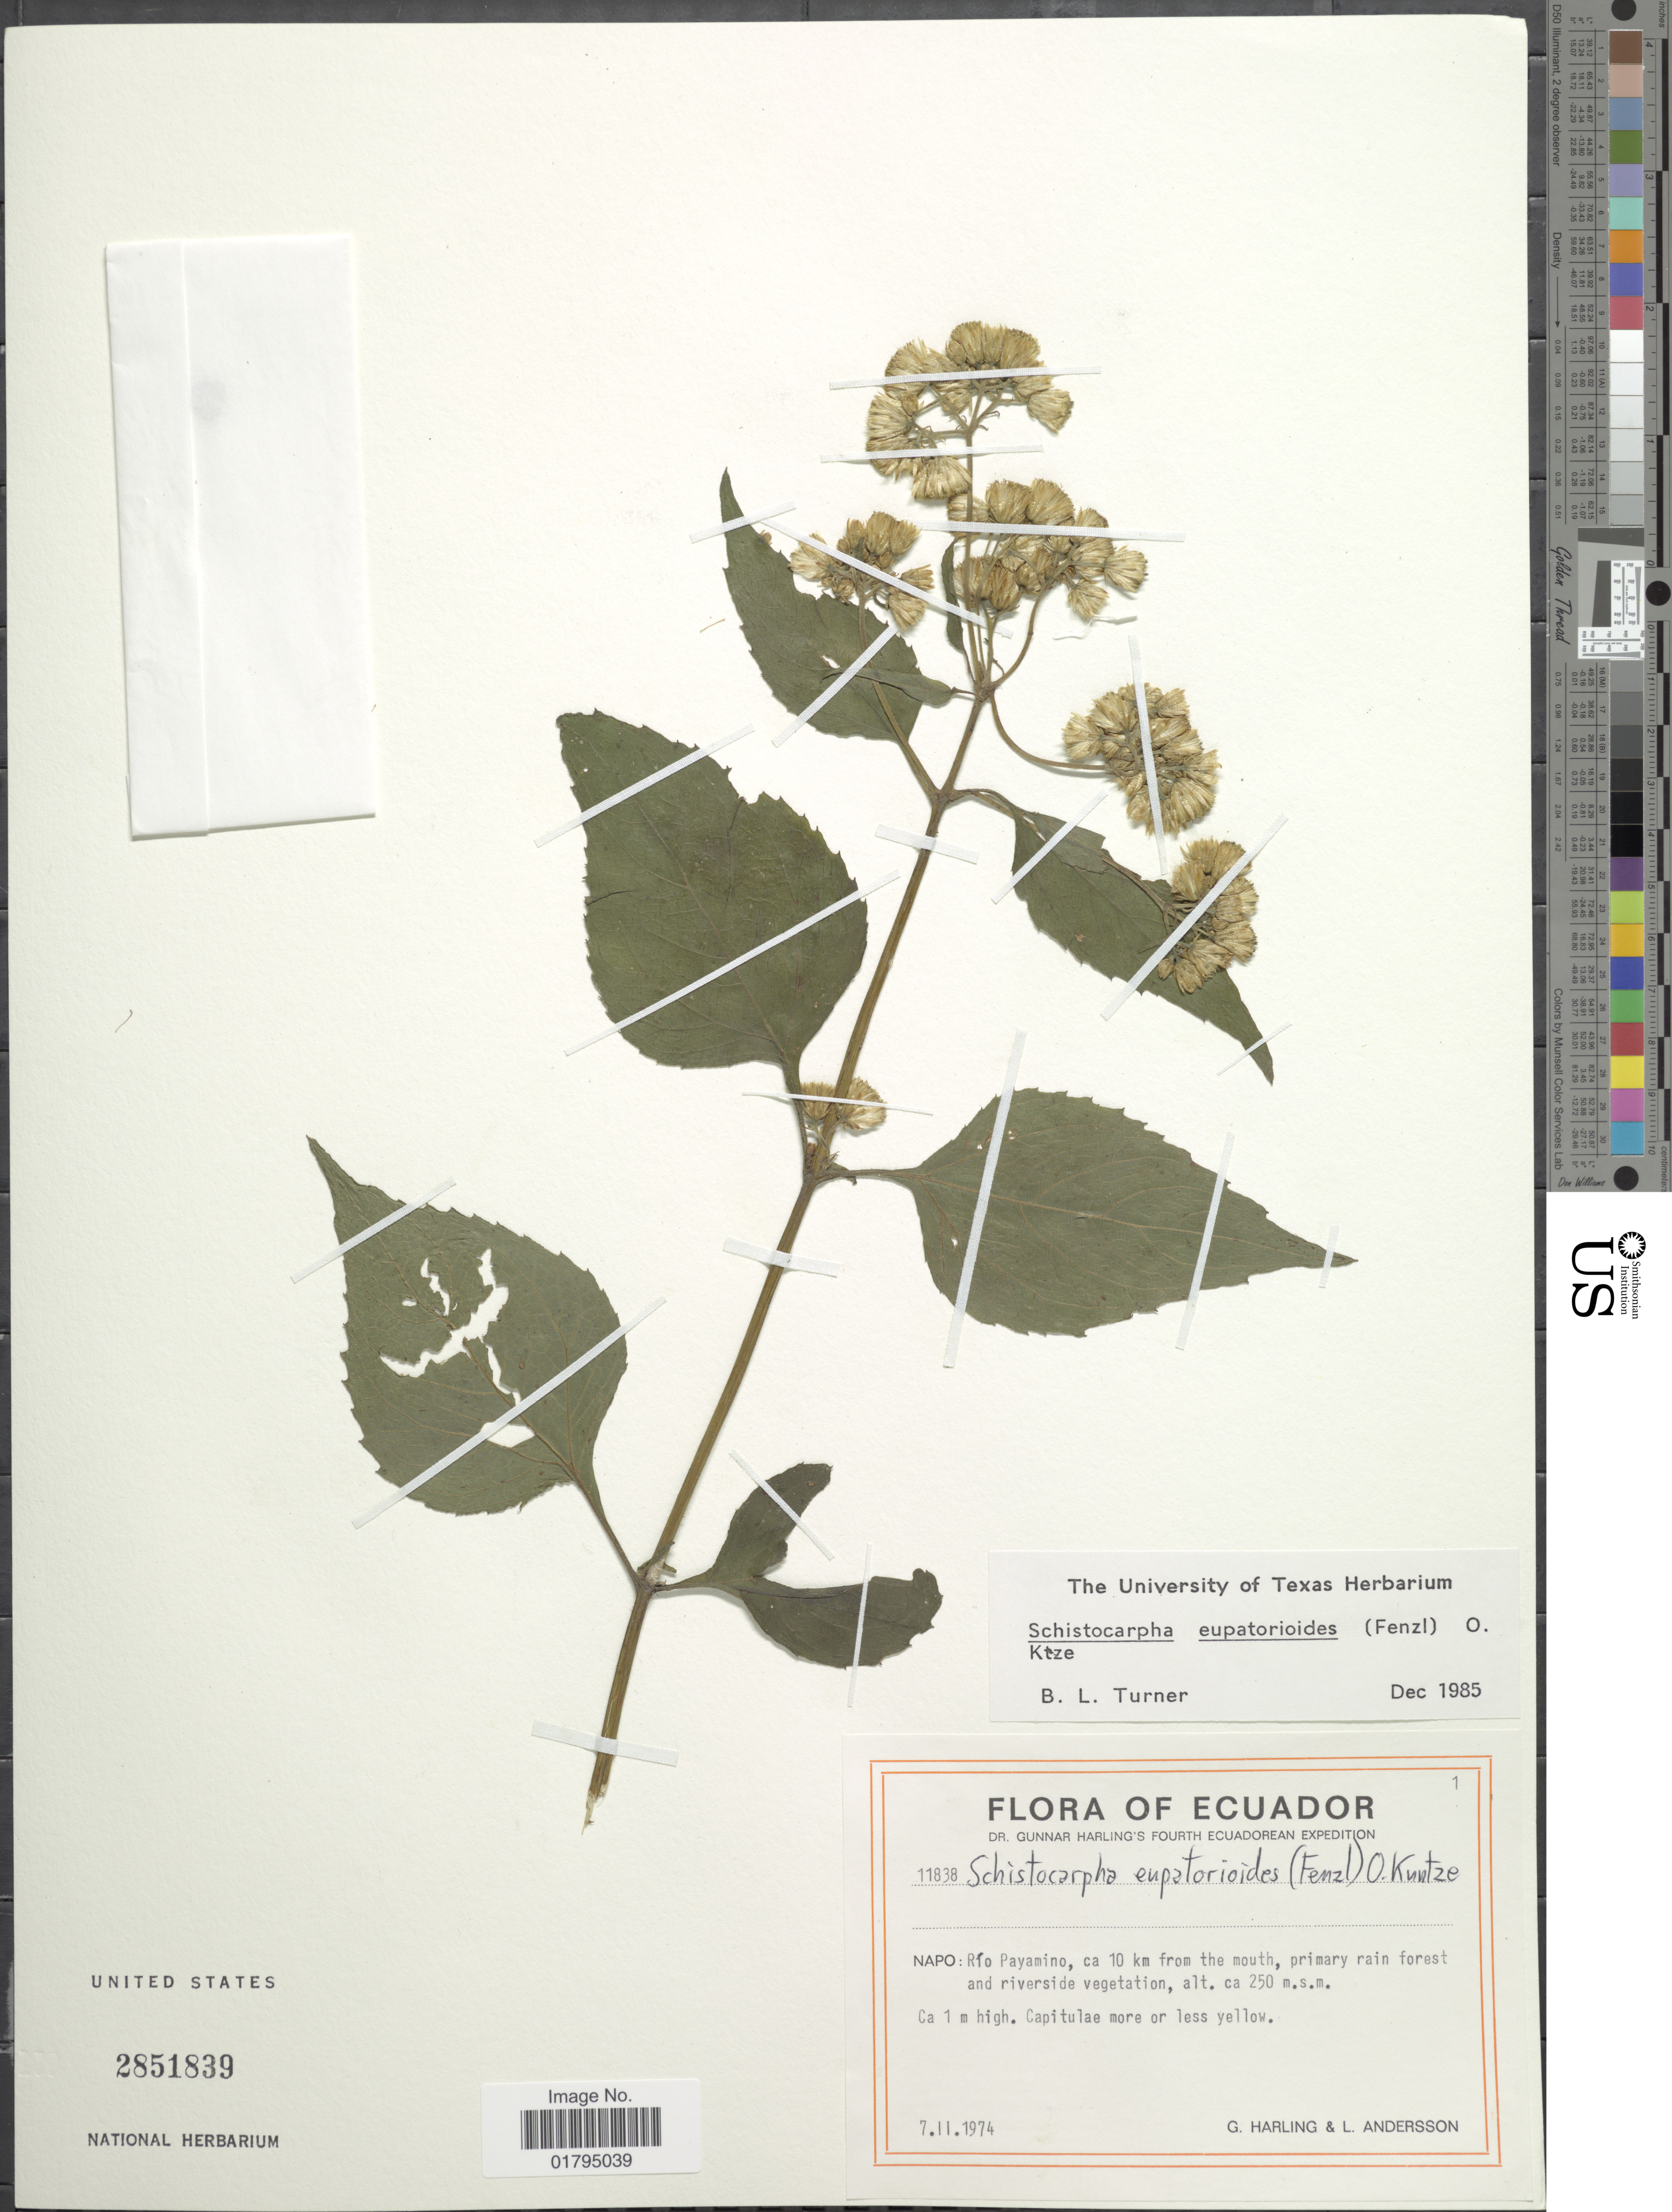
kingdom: Plantae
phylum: Tracheophyta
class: Magnoliopsida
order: Asterales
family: Asteraceae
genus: Schistocarpha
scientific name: Schistocarpha eupatorioides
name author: (Fenzl) Kuntze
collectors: G. Harling & L. Andersson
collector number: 11838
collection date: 1974-02-07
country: Ecuador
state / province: Napo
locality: Napo: Rio Payamino, ca 10 km from the mouth, primary rain forest and riverside vegetation.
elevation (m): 250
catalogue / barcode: US 2851839